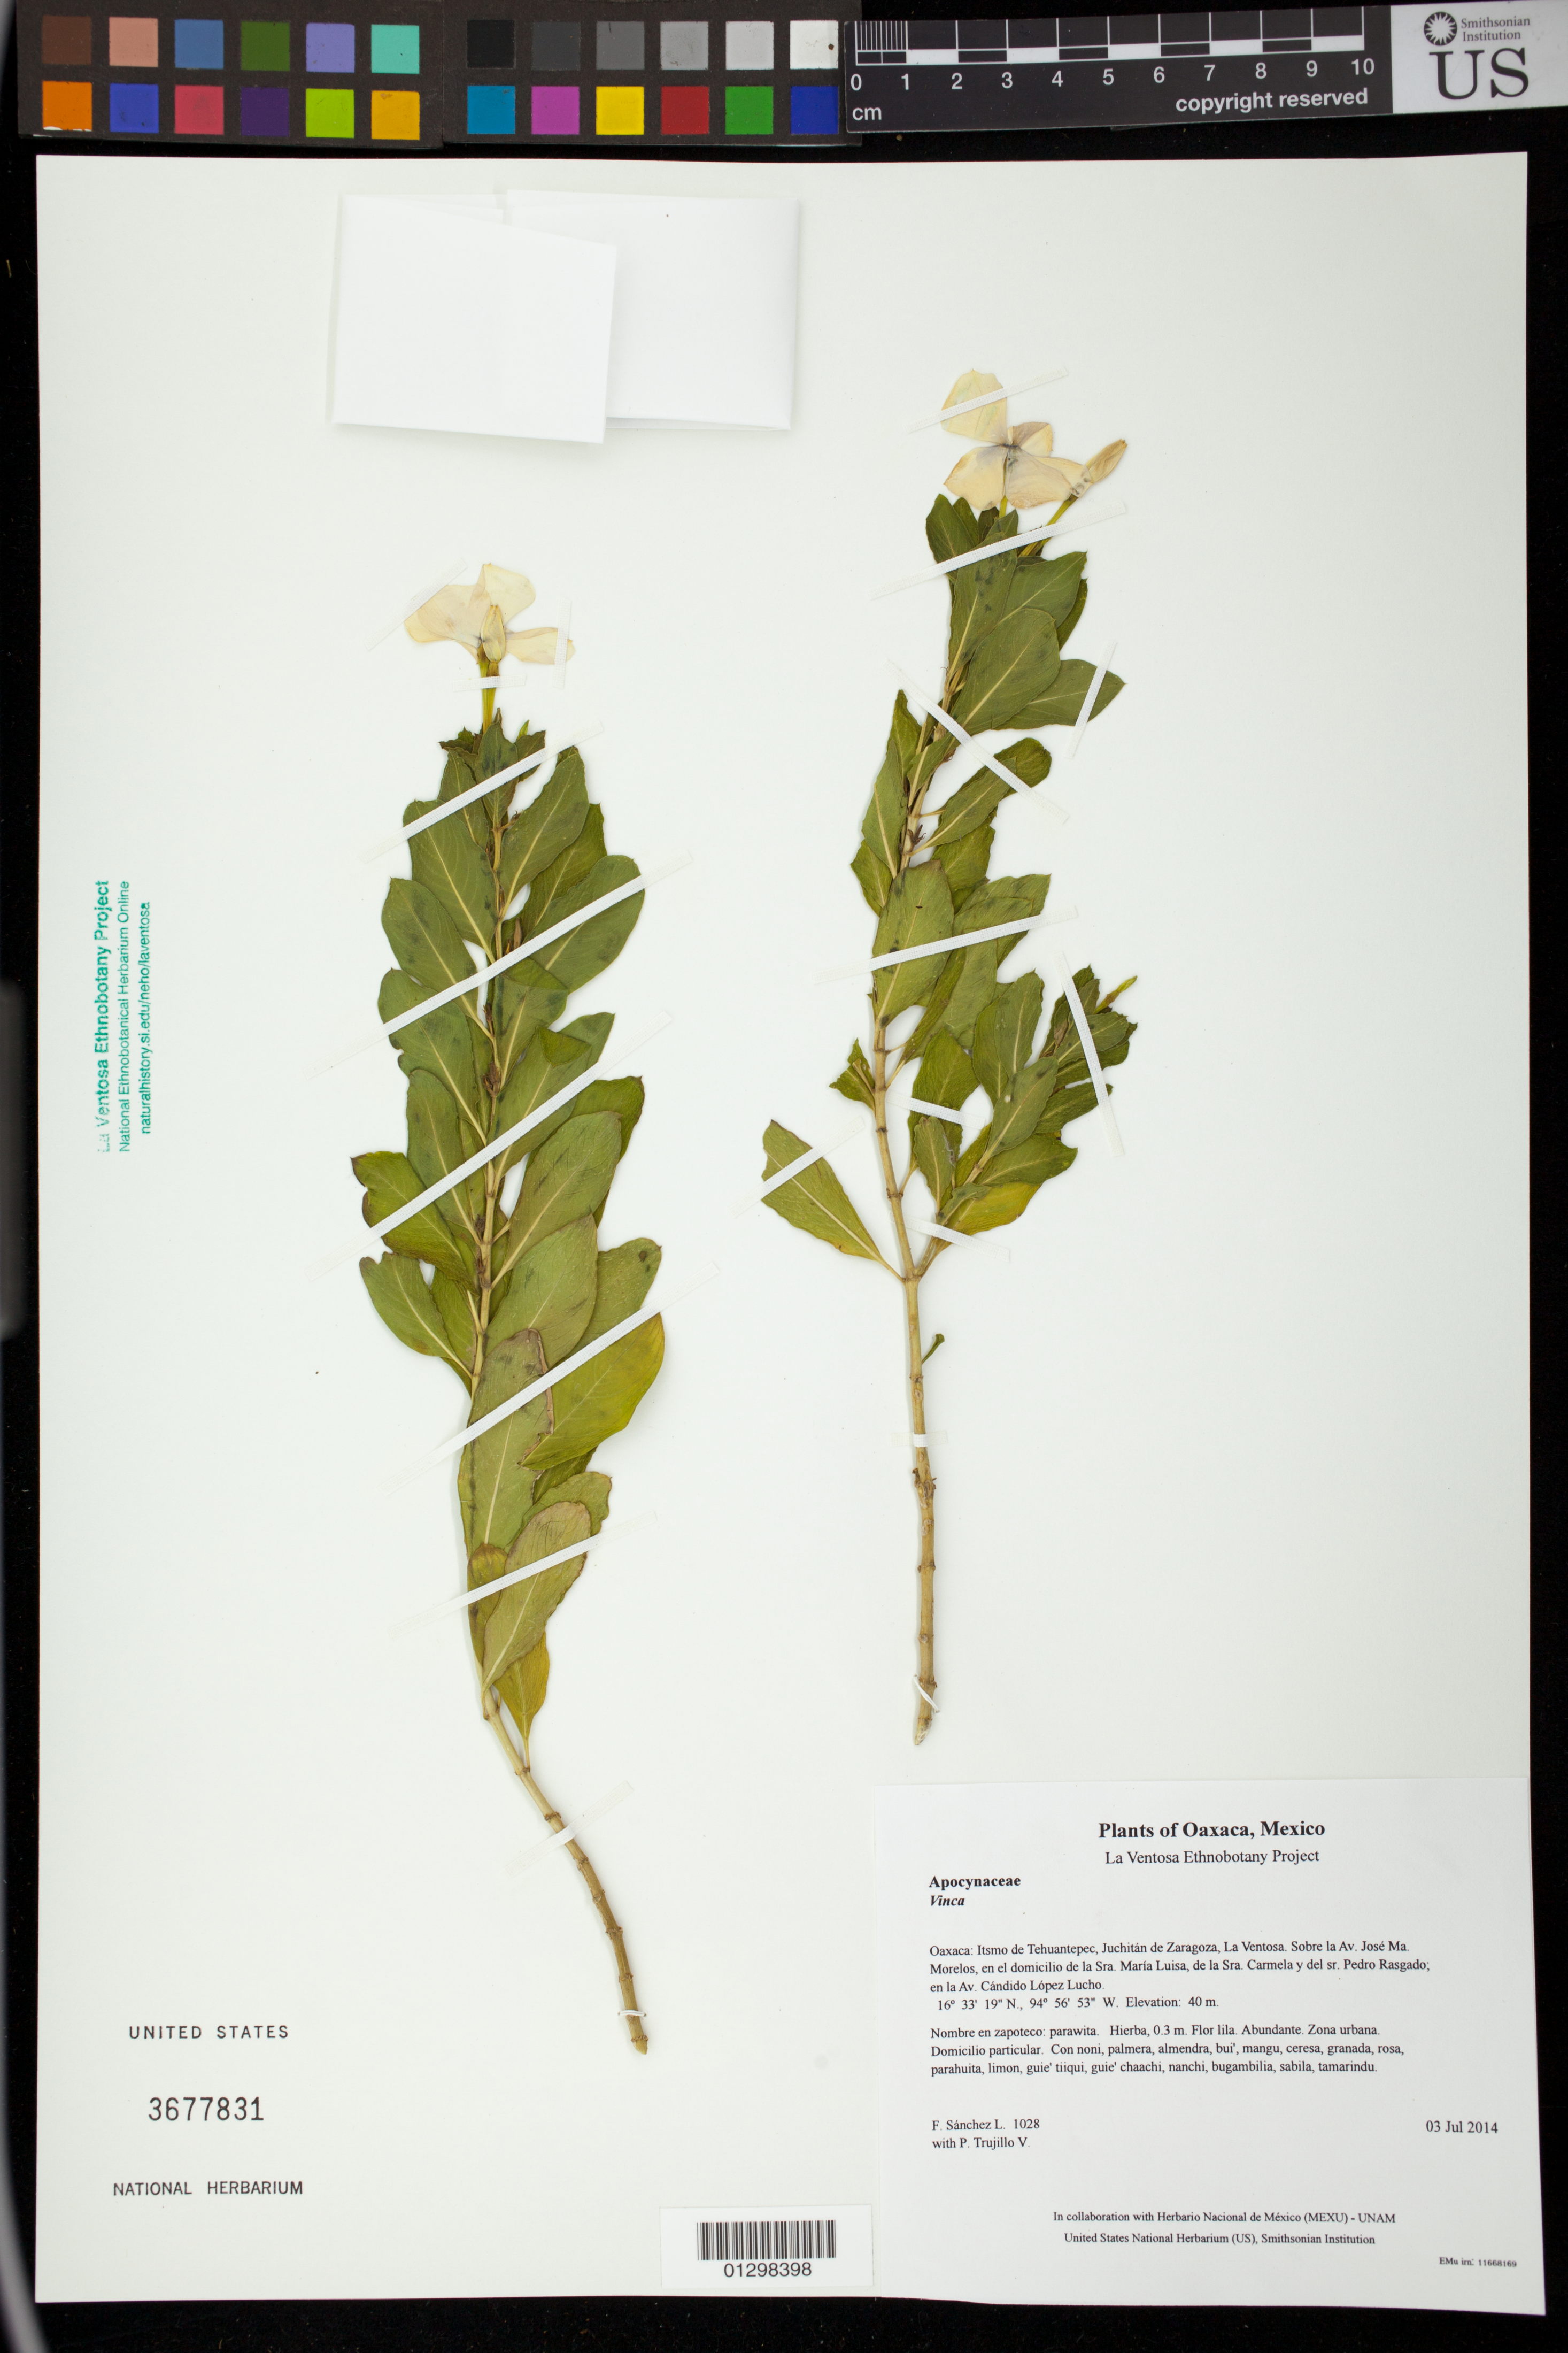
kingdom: Plantae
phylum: Tracheophyta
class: Magnoliopsida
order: Gentianales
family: Apocynaceae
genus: Catharanthus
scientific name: Catharanthus roseus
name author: (L.) G. Don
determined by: Velasco G., Kenia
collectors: F. Sánchez L. & P. Trujillo V.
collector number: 1028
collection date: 2014-07-03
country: Mexico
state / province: Oaxaca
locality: Itsmo de Tehuantepec, Juchitán de Zaragoza, La Ventosa. Sobre la Av. José Ma. Morelos, en el domicilio de la Sra. María Luisa, de la Sra. Carmela y del sr. Pedro Rasgado; en la Av. Cándido López Lucho.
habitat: Zona urbana. Domicilio particular.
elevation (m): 40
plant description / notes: JEBOT, MEXU, US; Guixi bandaga. 0.3 m. Guie' lila. Stale.; paragüita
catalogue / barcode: US 3677831